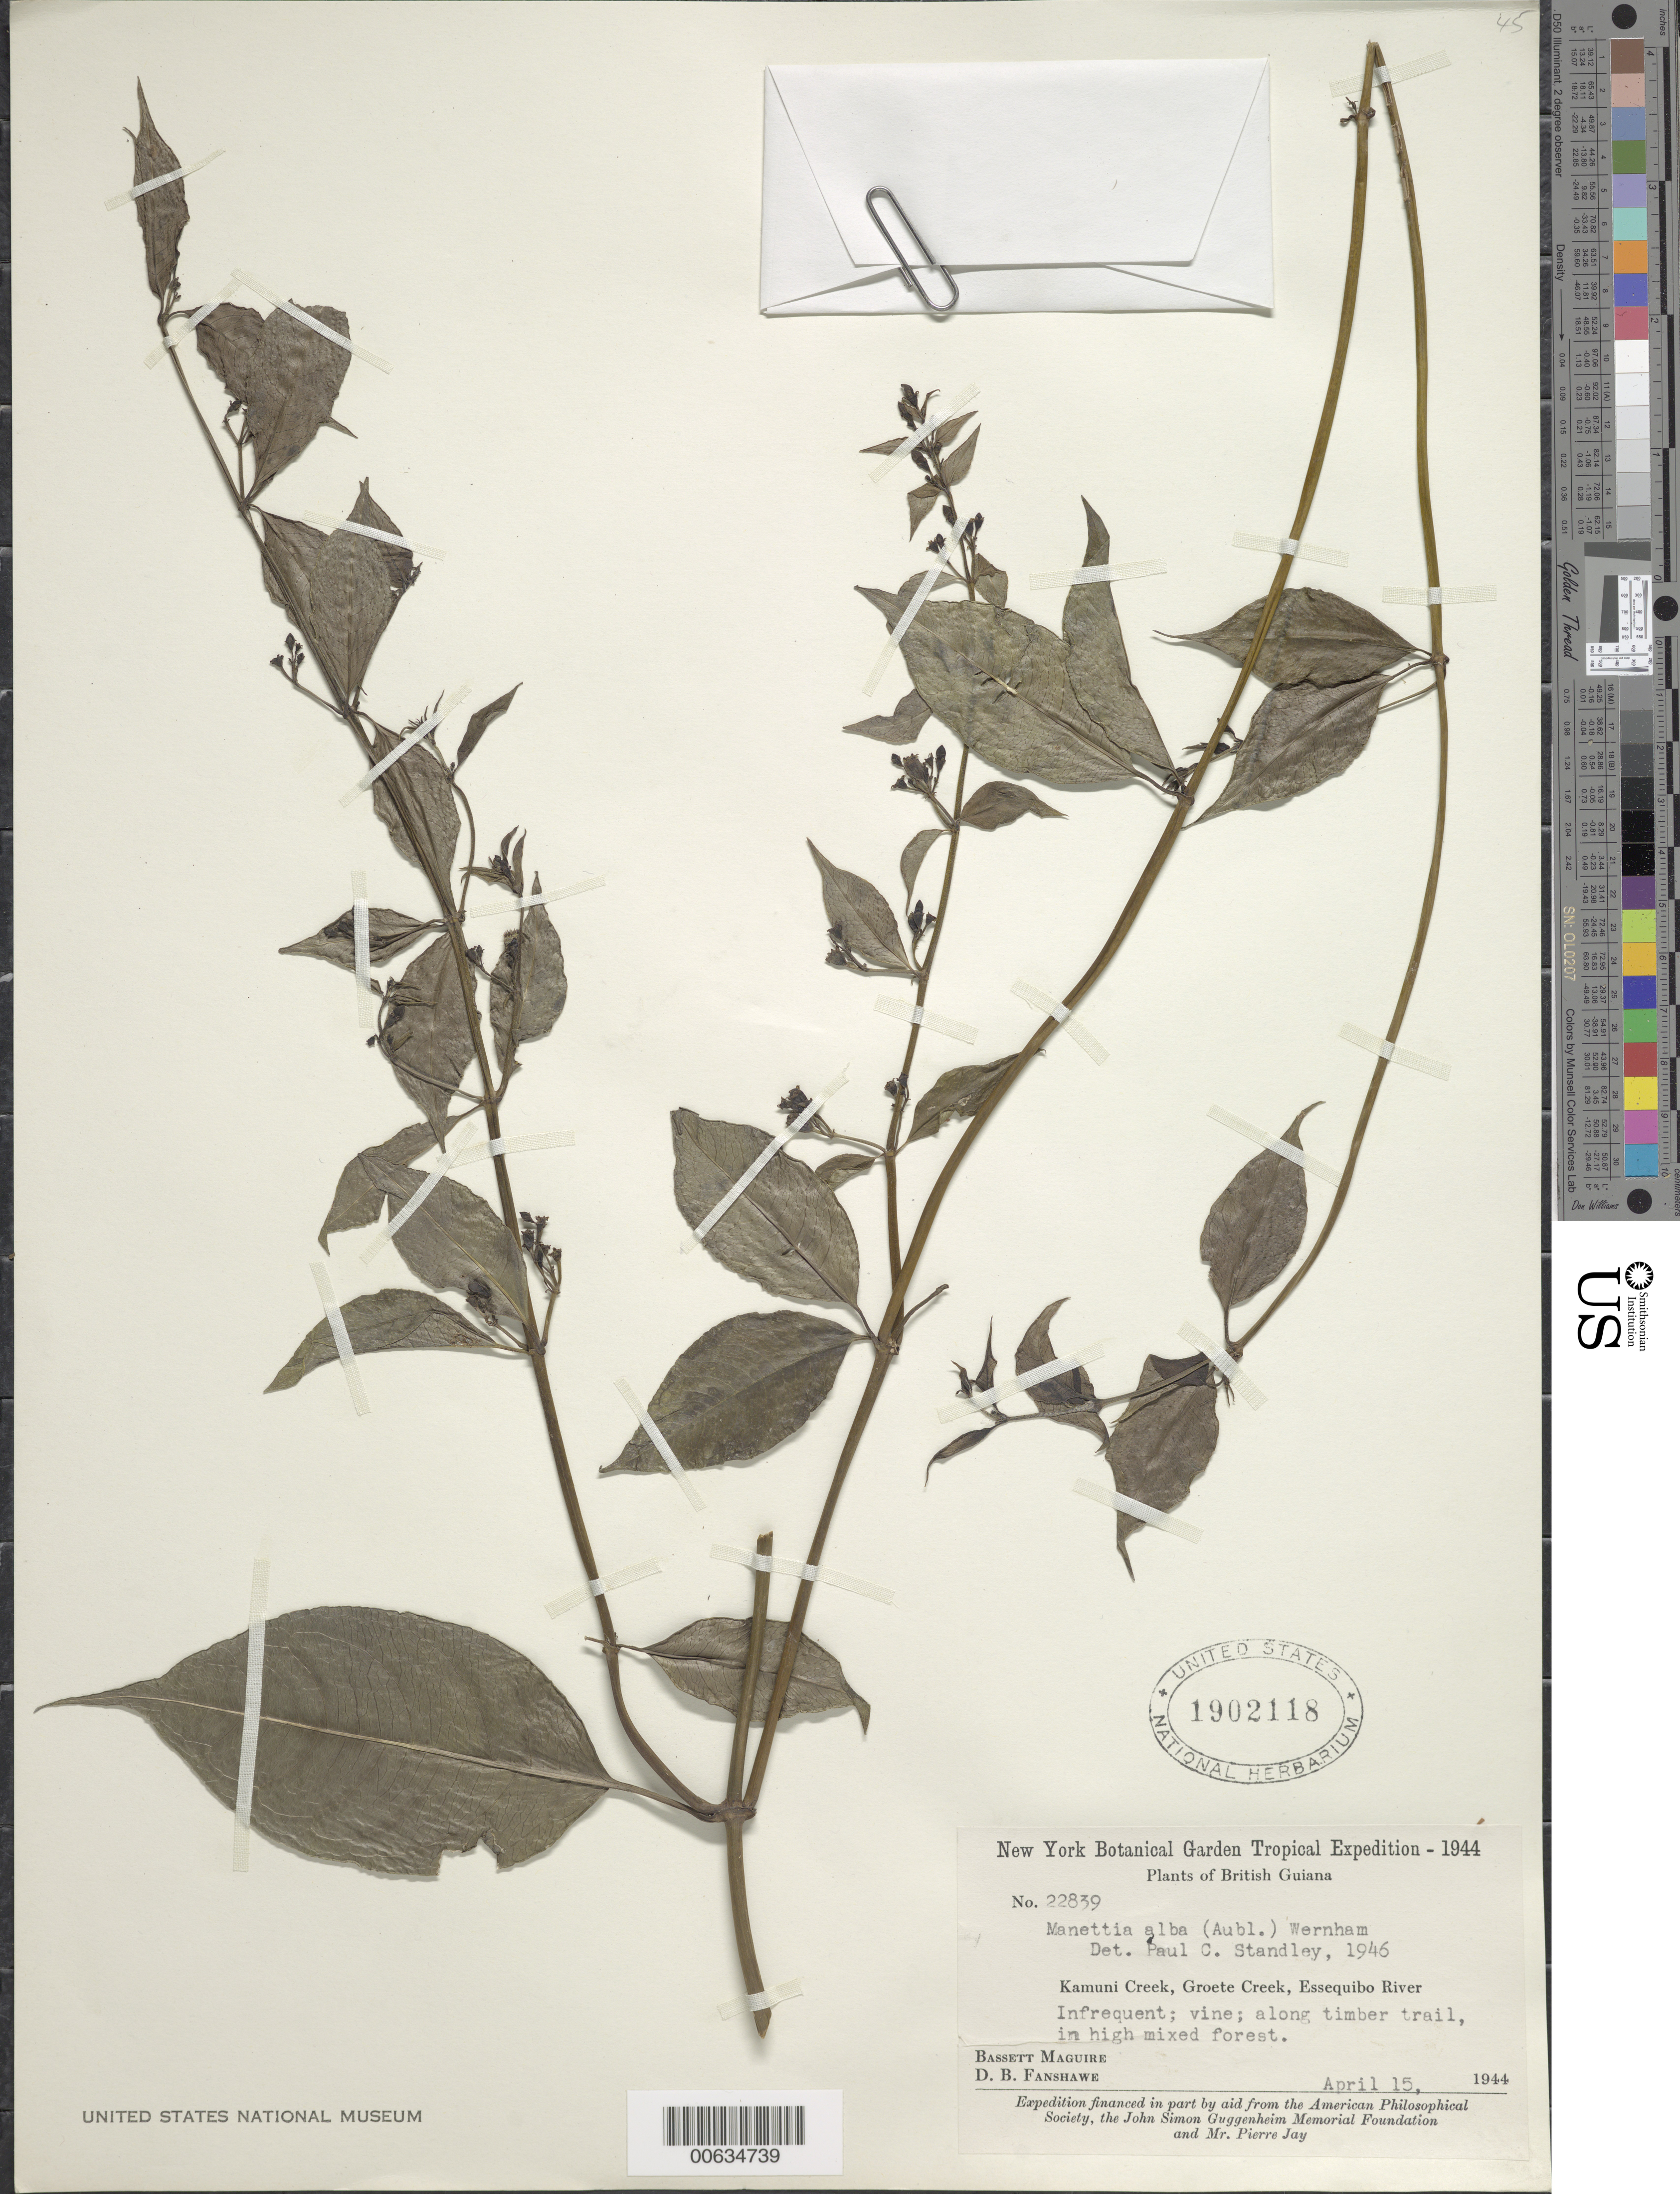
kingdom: Plantae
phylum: Tracheophyta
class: Magnoliopsida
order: Gentianales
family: Rubiaceae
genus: Manettia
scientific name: Manettia alba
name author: (Aubl.) Wernham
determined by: Standley, Paul C.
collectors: B. Maguire & D. B. Fanshawe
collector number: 22839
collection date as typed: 15-Apr-44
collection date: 1944-04-15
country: Guyana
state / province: Essequibo Isl-W. Demerara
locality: Kamuni Creek, Groete Creek, Essequibo River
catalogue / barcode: US 1902118